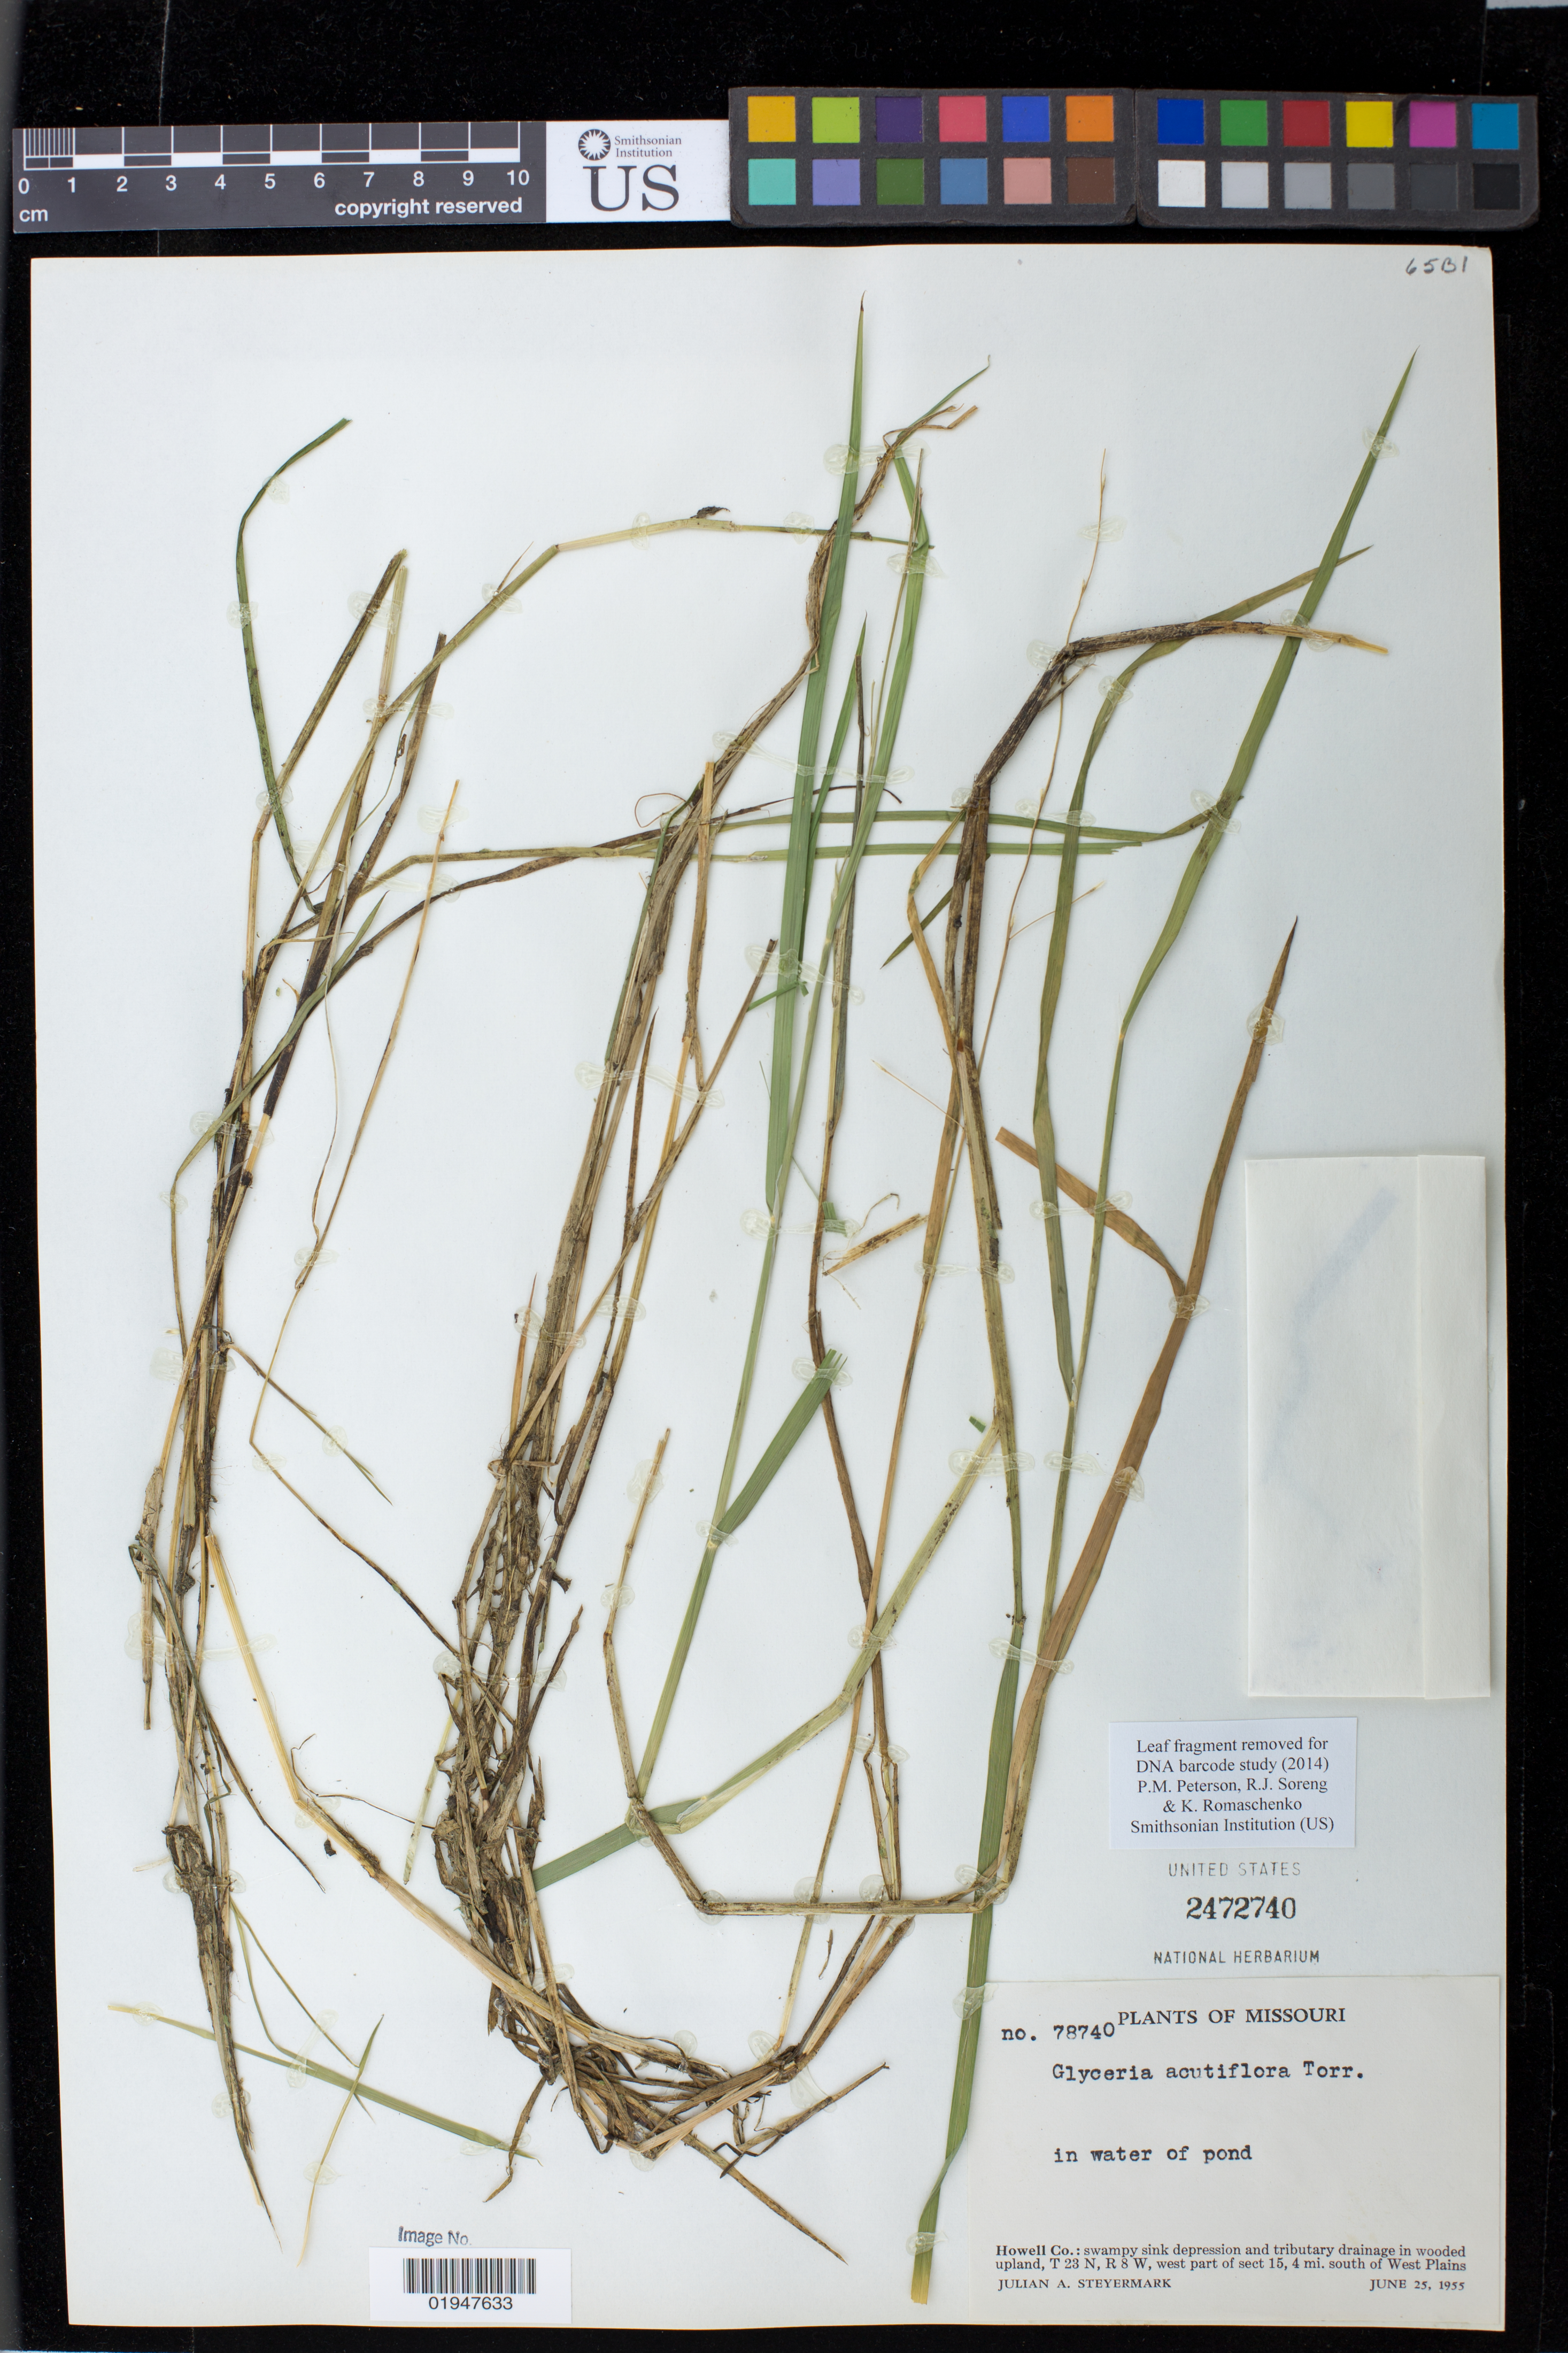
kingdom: Plantae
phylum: Tracheophyta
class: Liliopsida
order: Poales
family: Poaceae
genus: Glyceria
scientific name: Glyceria acutiflora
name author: Torr.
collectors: J. Steyermark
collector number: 78740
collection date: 1955-06-25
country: United States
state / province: Missouri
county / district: Howell County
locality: T 33N, R S W, west part of sect 15, 4 mi. south of West Plains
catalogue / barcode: US 2472740